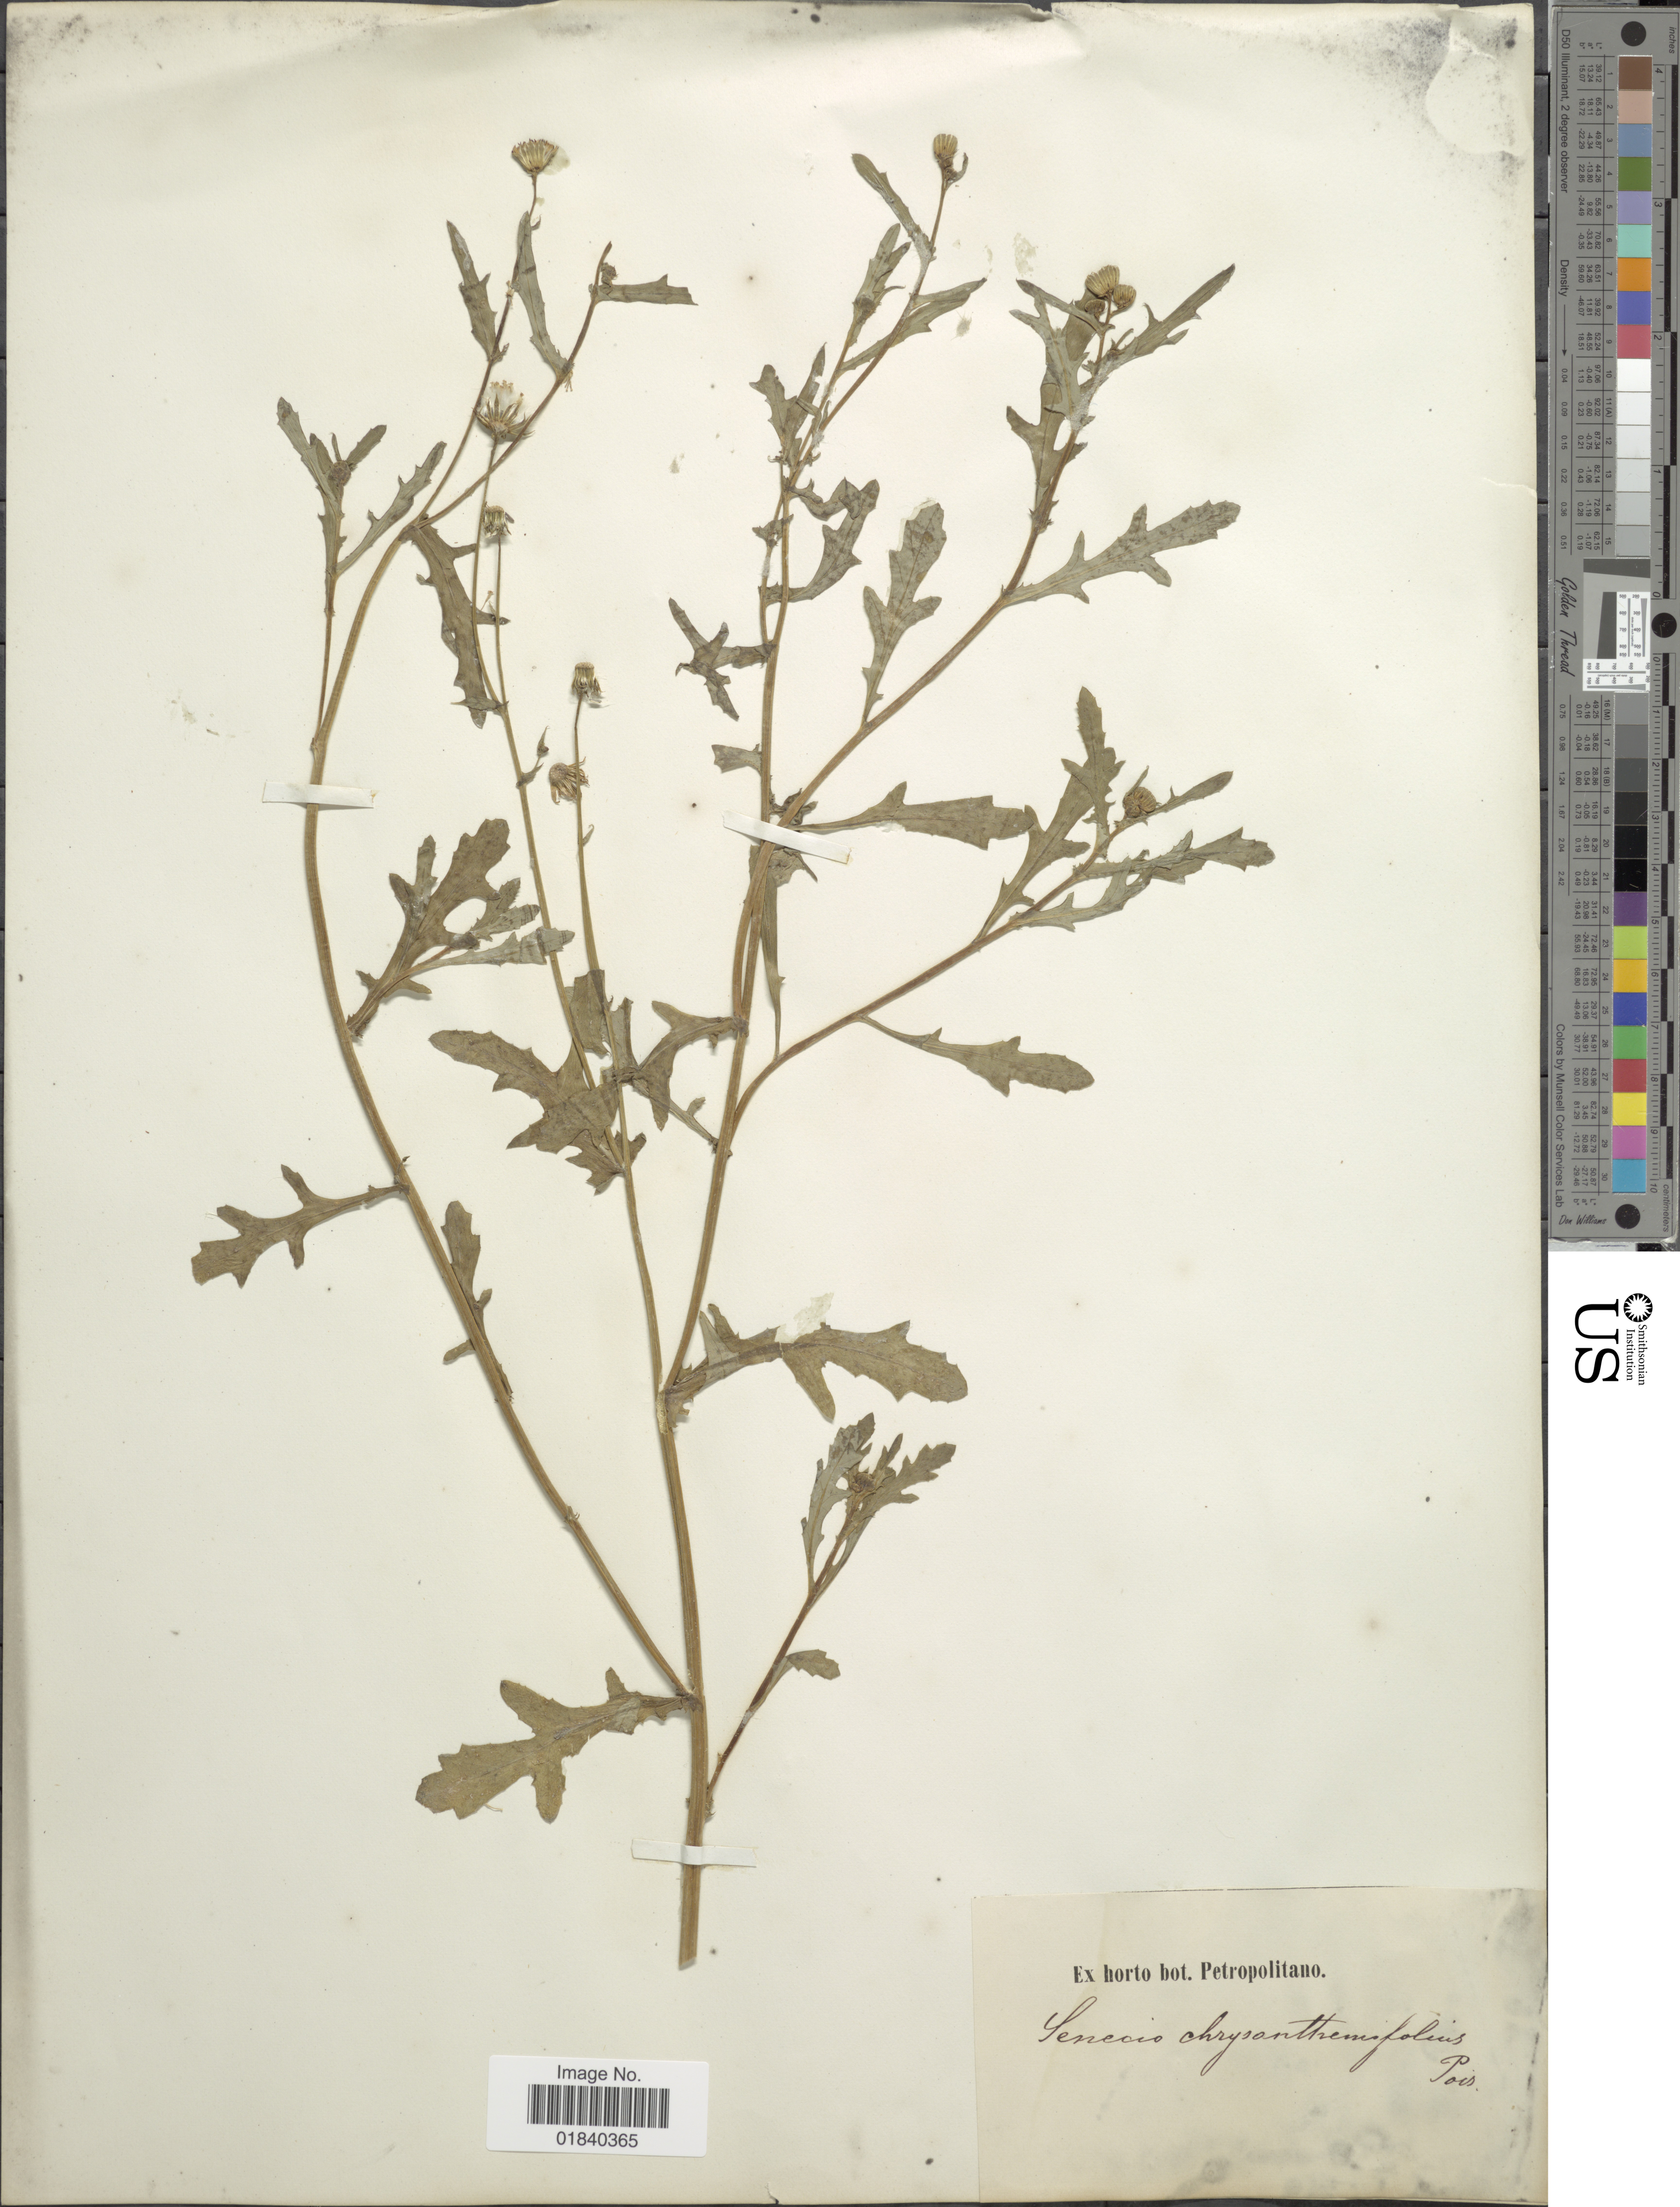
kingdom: Plantae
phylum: Tracheophyta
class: Magnoliopsida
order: Asterales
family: Asteraceae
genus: Senecio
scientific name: Senecio squalidus subsp. chrysanthemifolius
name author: (Poir.) Greuter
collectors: ex Horto Bot. Petropolitano